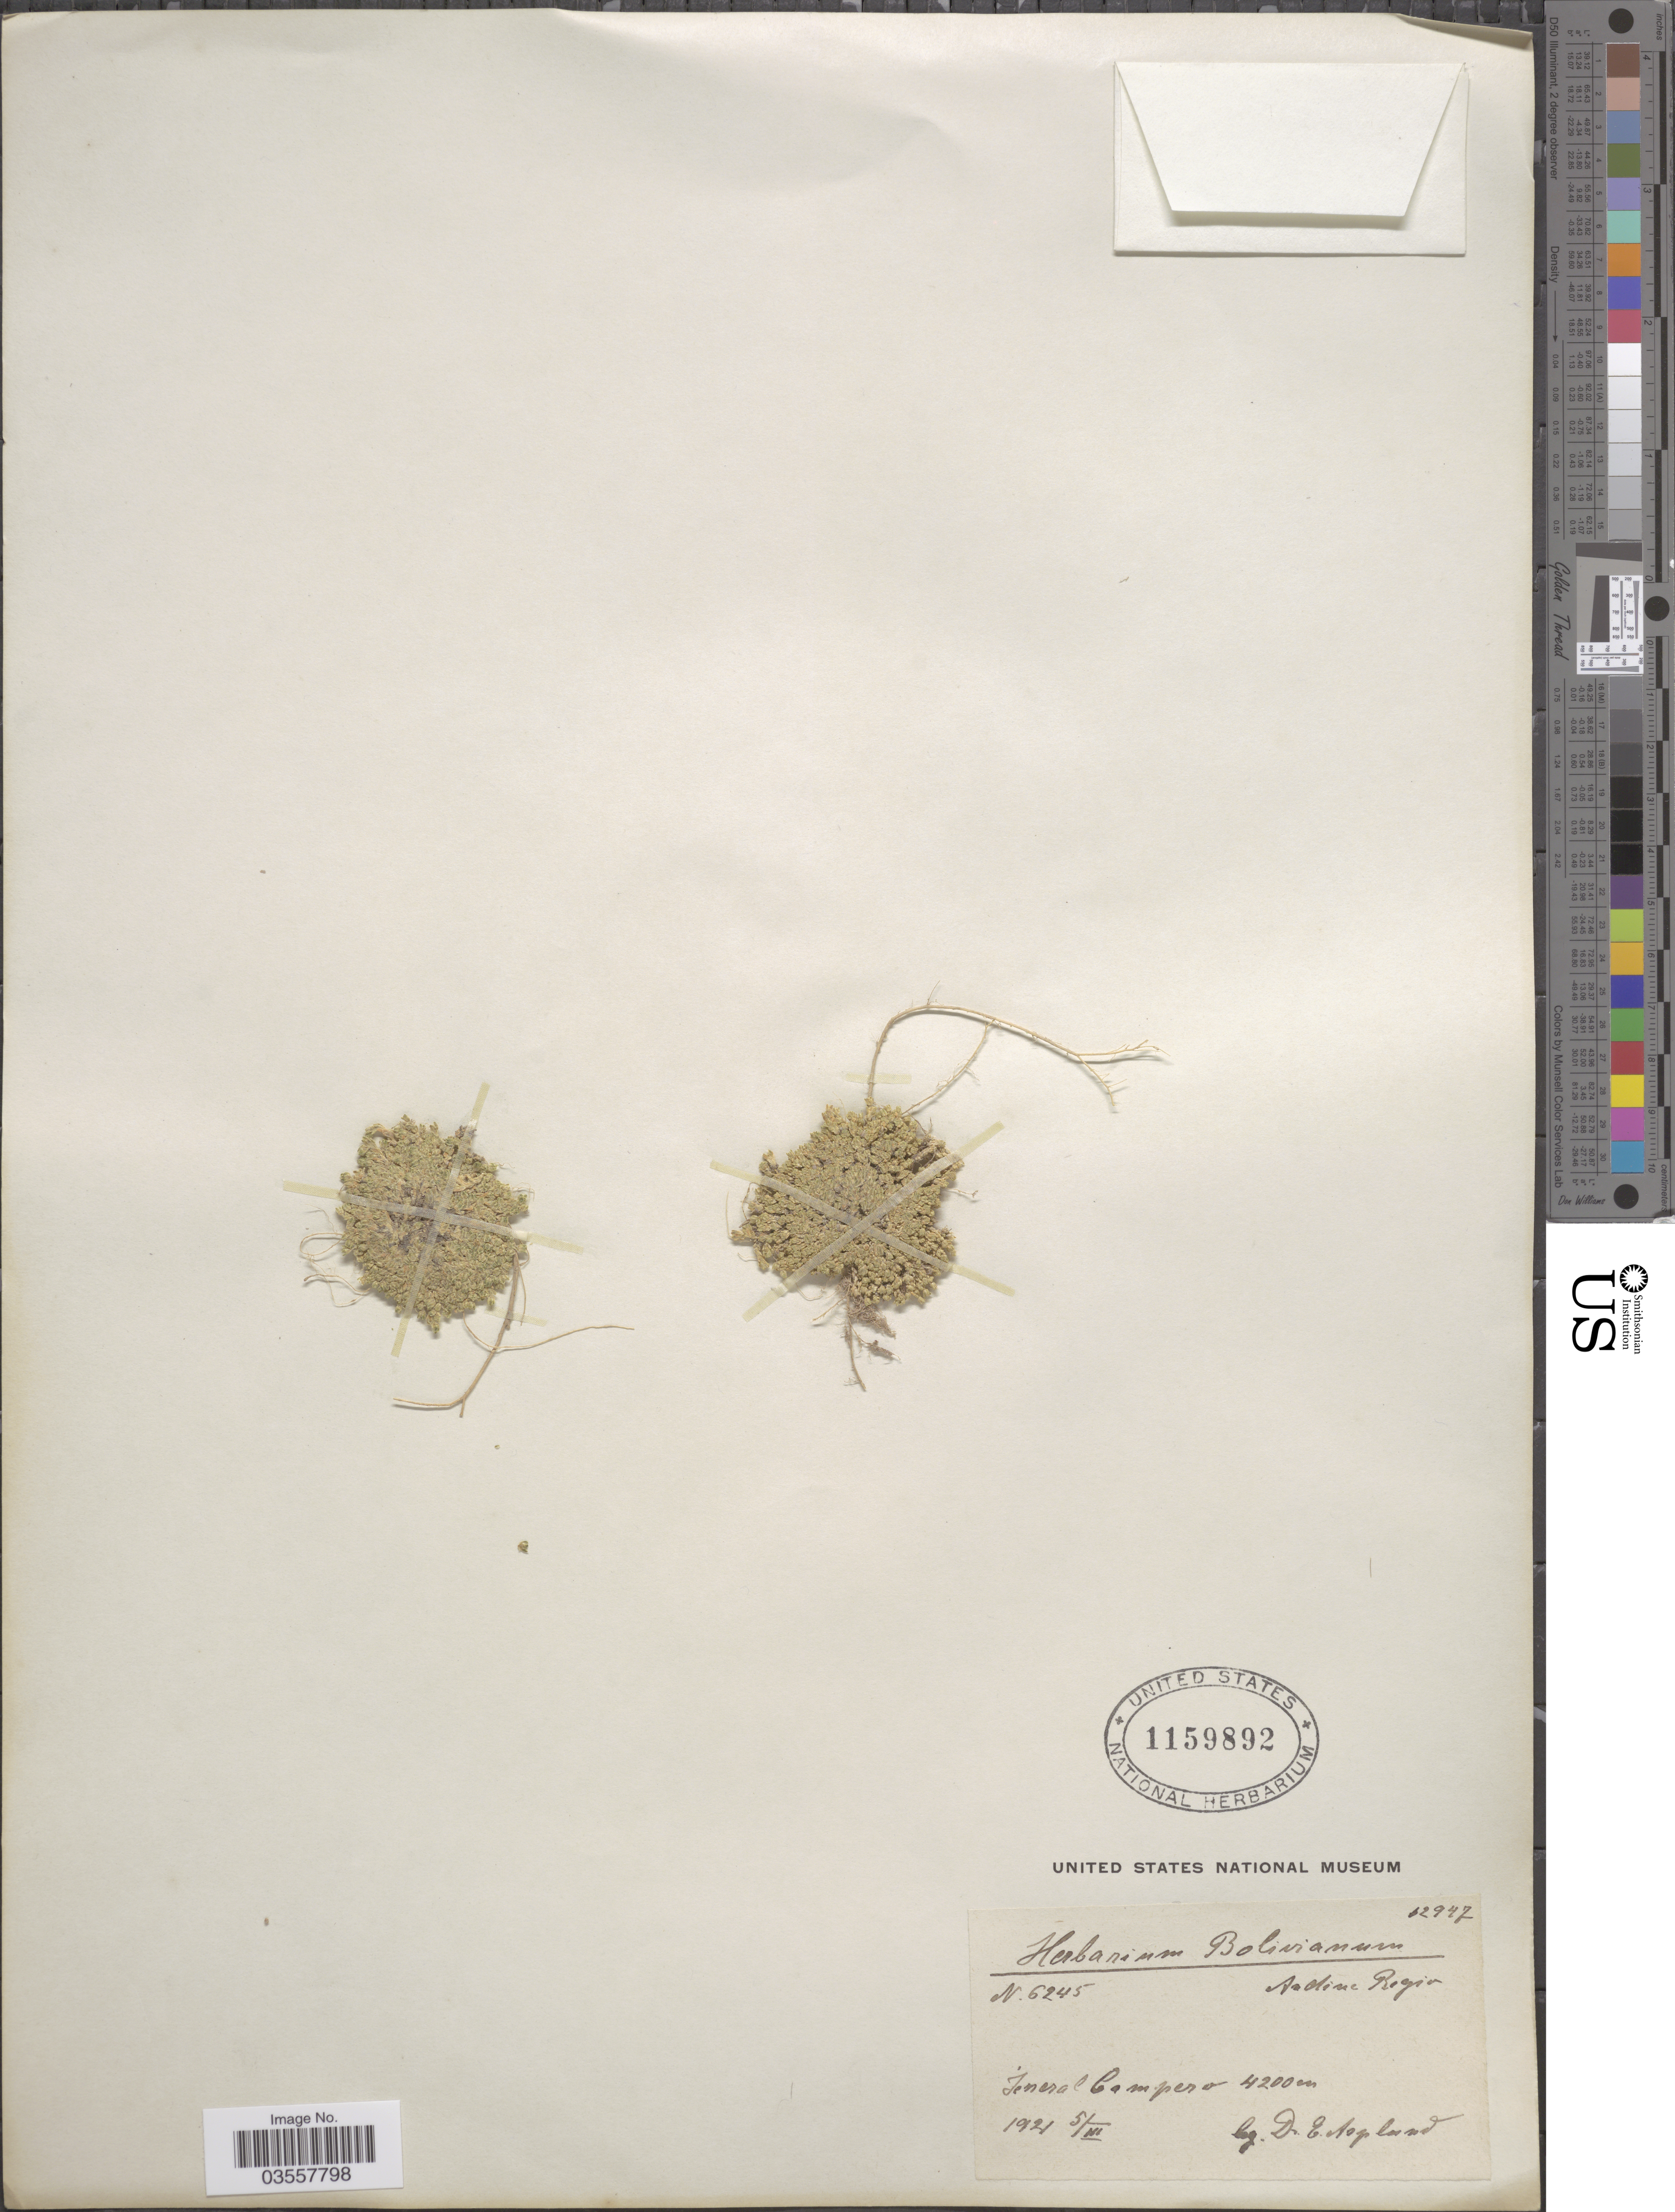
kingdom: Plantae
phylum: Tracheophyta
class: Magnoliopsida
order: Caryophyllales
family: Caryophyllaceae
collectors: E. Asplund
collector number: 6245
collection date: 1921-03-05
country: Bolivia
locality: Andine Region. General Campero.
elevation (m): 4200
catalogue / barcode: US 1159892